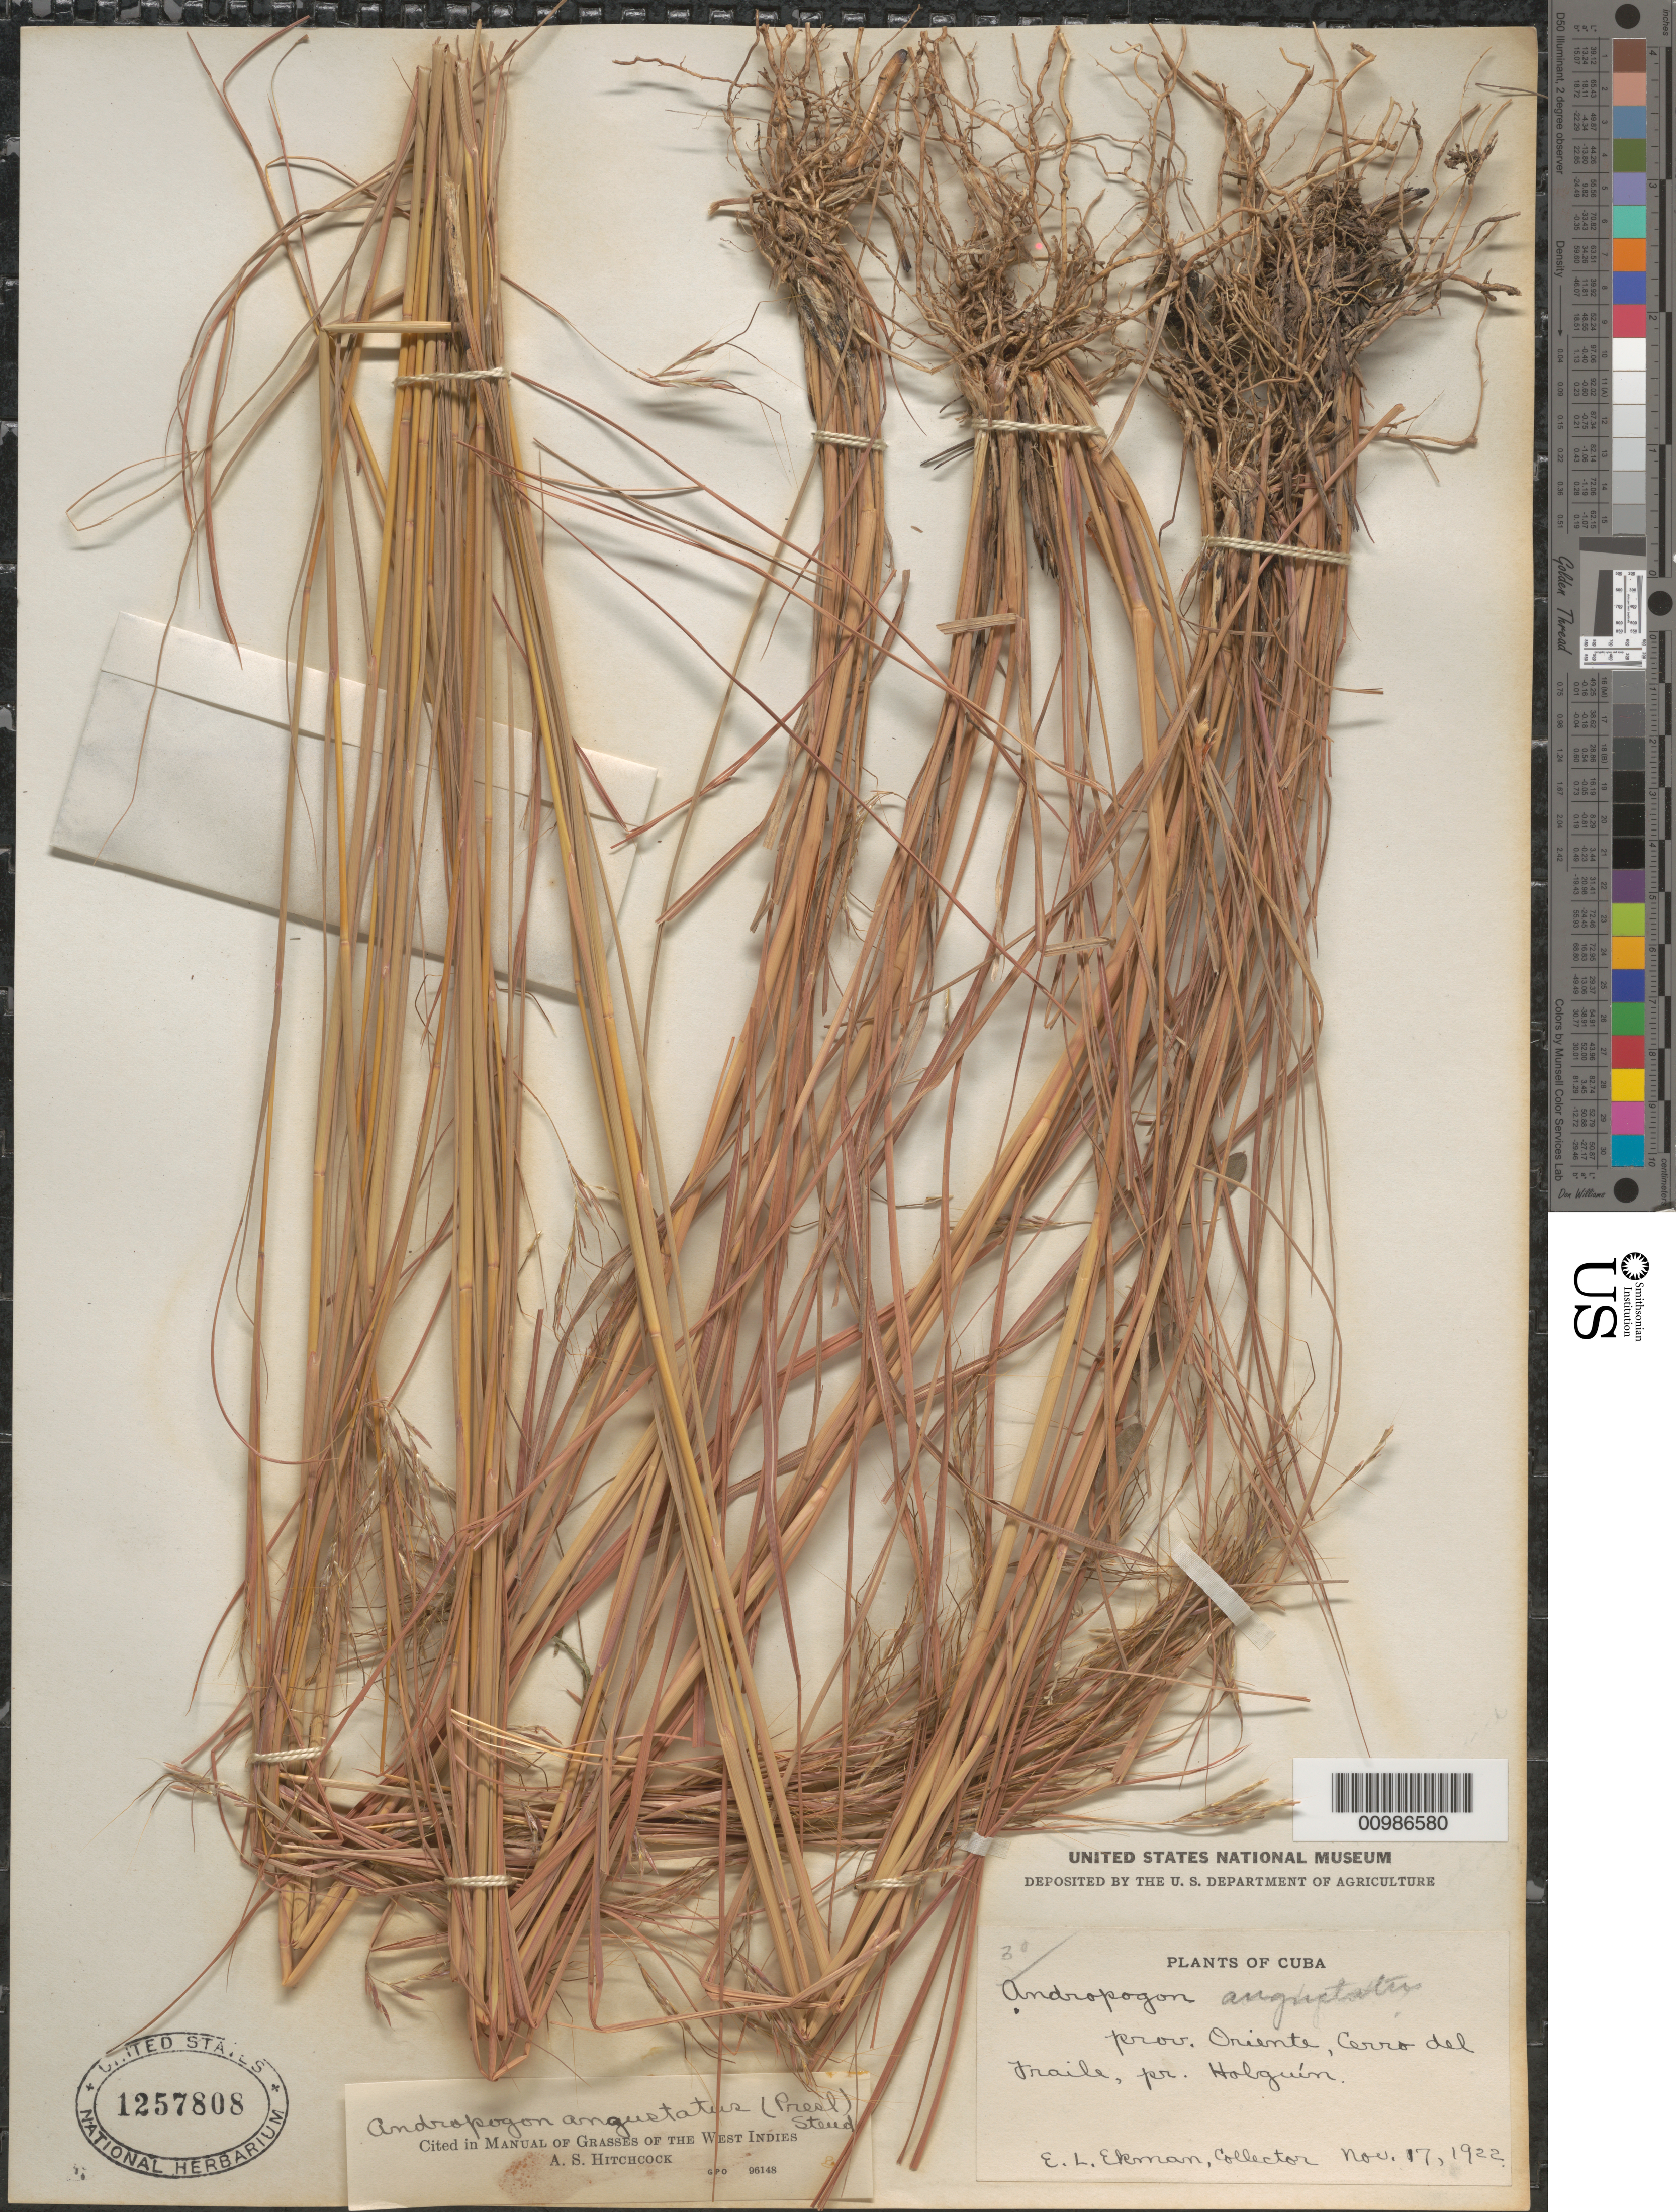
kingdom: Plantae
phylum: Tracheophyta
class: Liliopsida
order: Poales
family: Poaceae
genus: Andropogon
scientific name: Andropogon angustatus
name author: (J. Presl) Steud.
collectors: E. L. Ekman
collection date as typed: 17 Nov 1922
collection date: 1922-11-17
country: Cuba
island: Cuba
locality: Oriente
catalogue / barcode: US 1257808